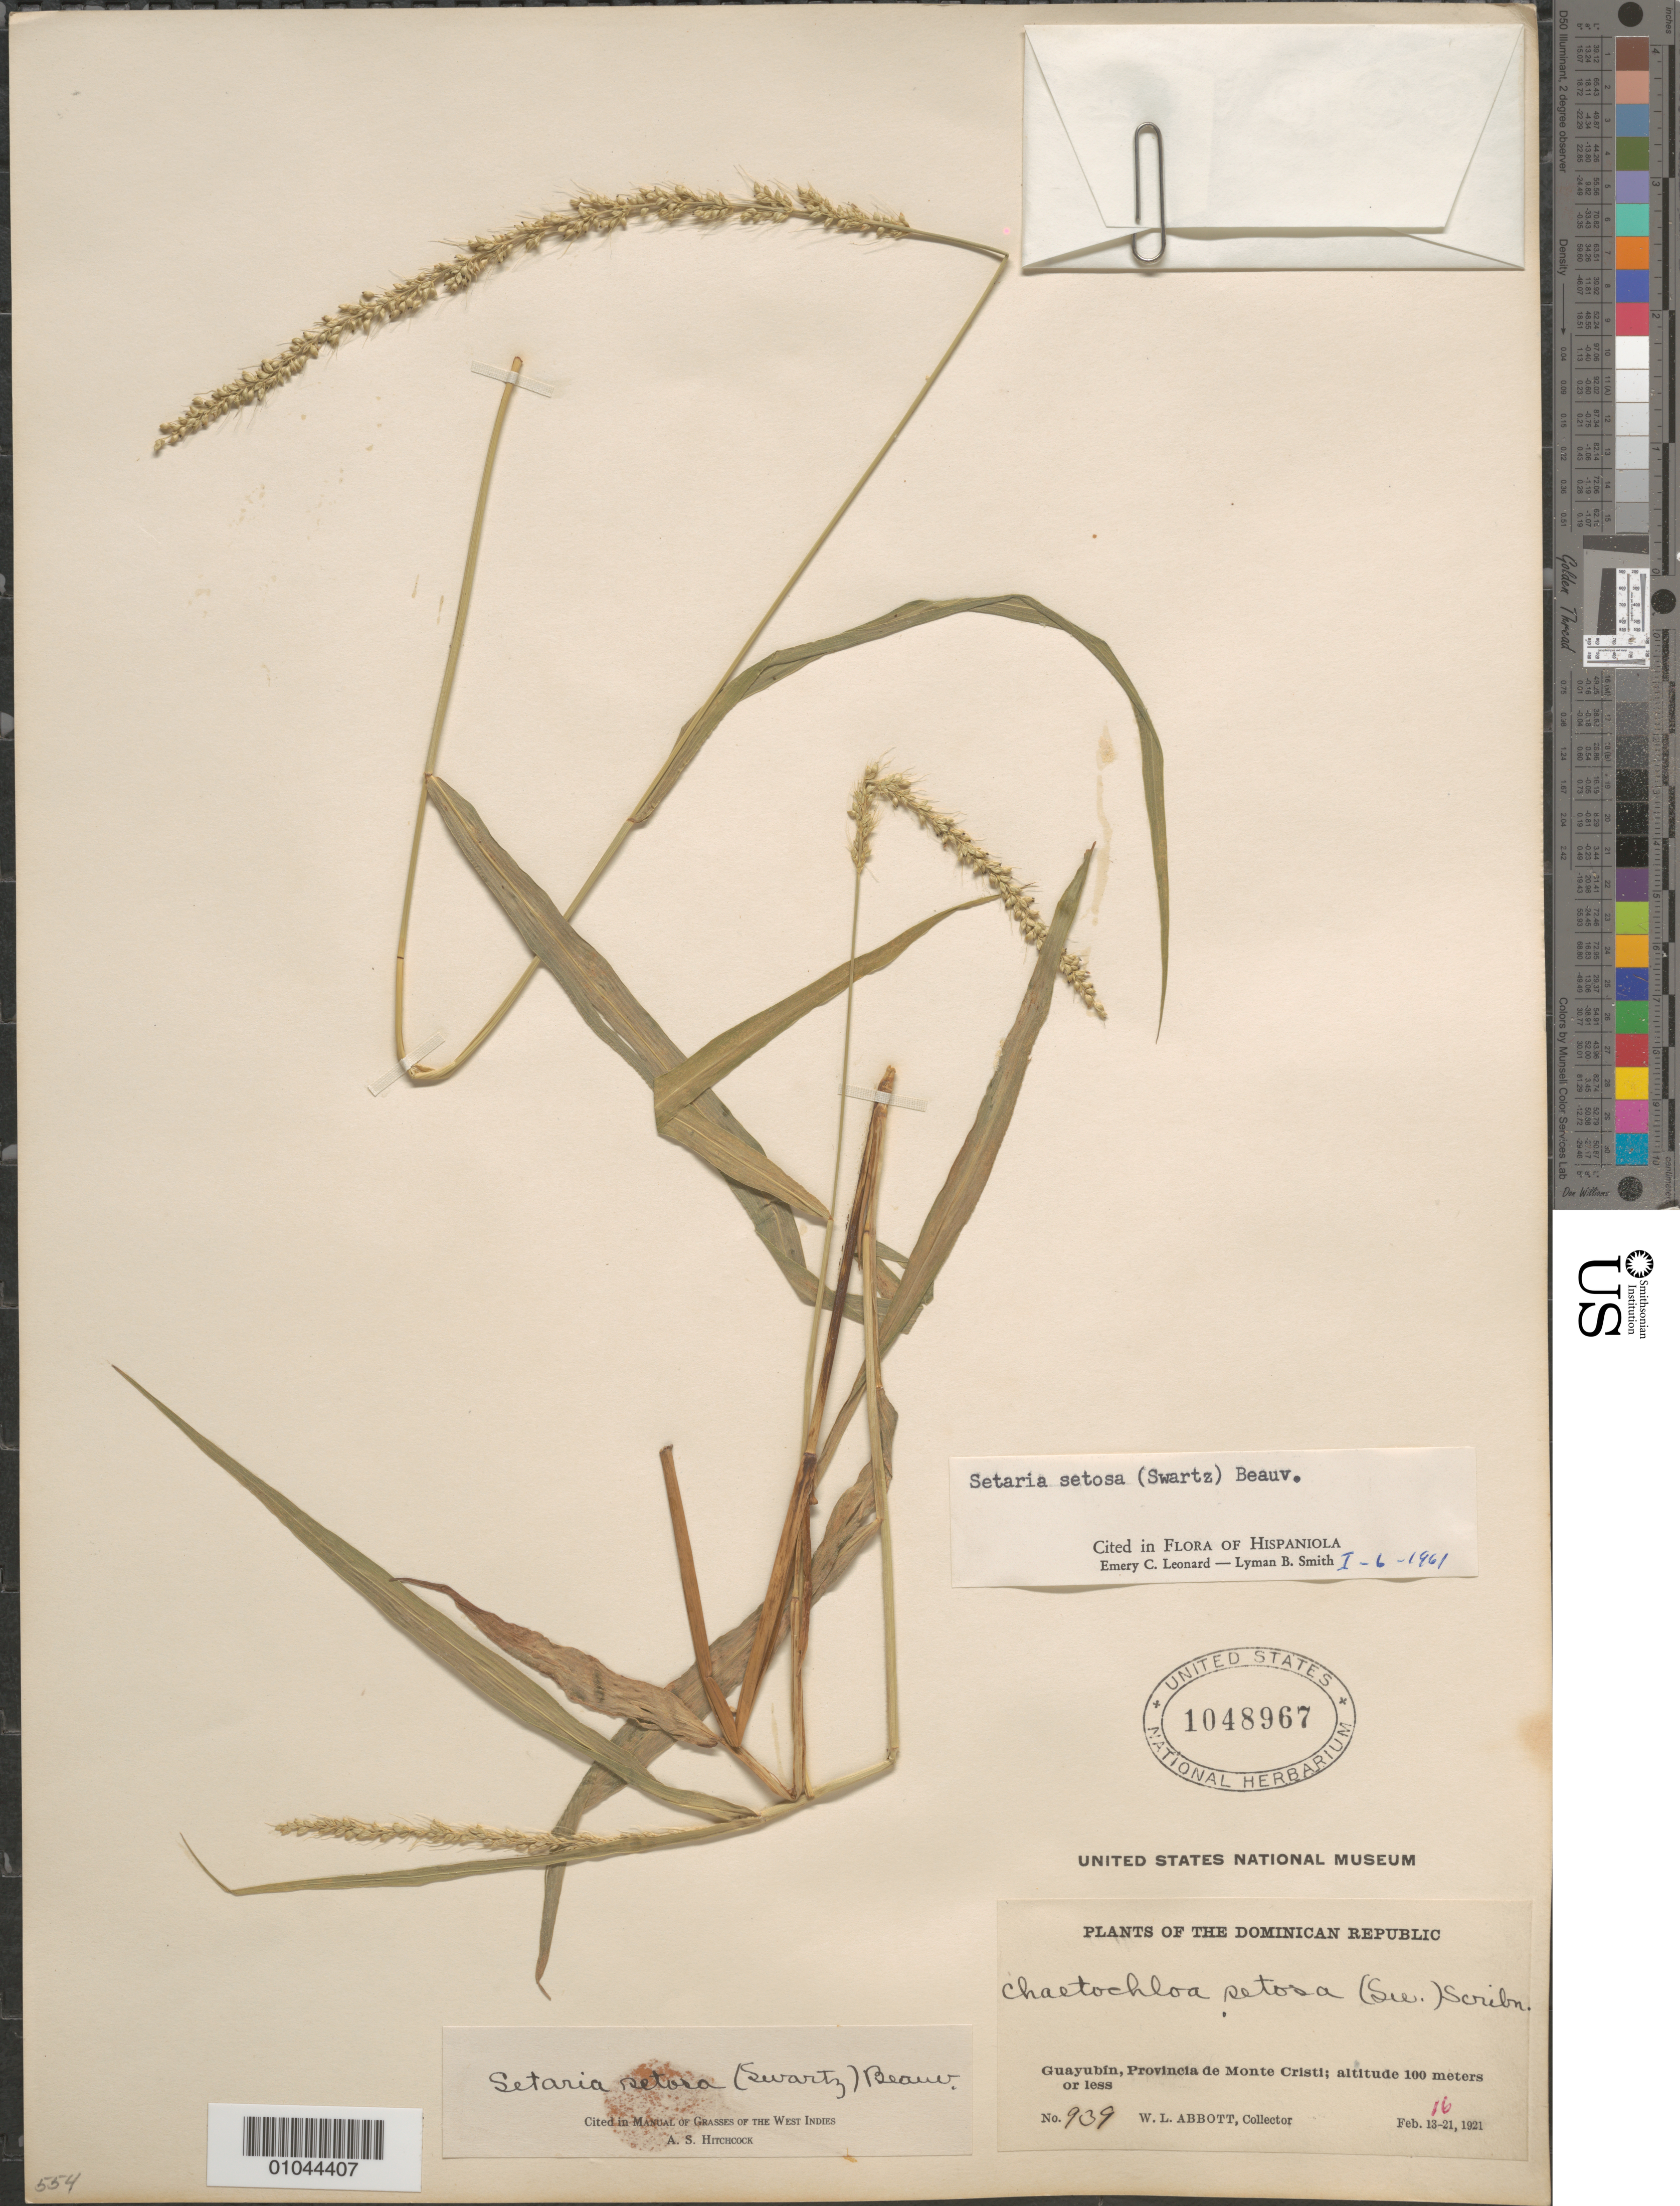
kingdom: Plantae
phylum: Tracheophyta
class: Liliopsida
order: Poales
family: Poaceae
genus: Setaria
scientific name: Setaria setosa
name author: (Sw.) P. Beauv.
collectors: W. L. Abbott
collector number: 939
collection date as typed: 13 Feb 1921 to 16 Feb 1921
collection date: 1921-02-13/1921-02-16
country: Dominican Republic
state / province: Monte Cristi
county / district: Monción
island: Hispaniola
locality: Guayubin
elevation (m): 100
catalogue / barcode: US 1048967